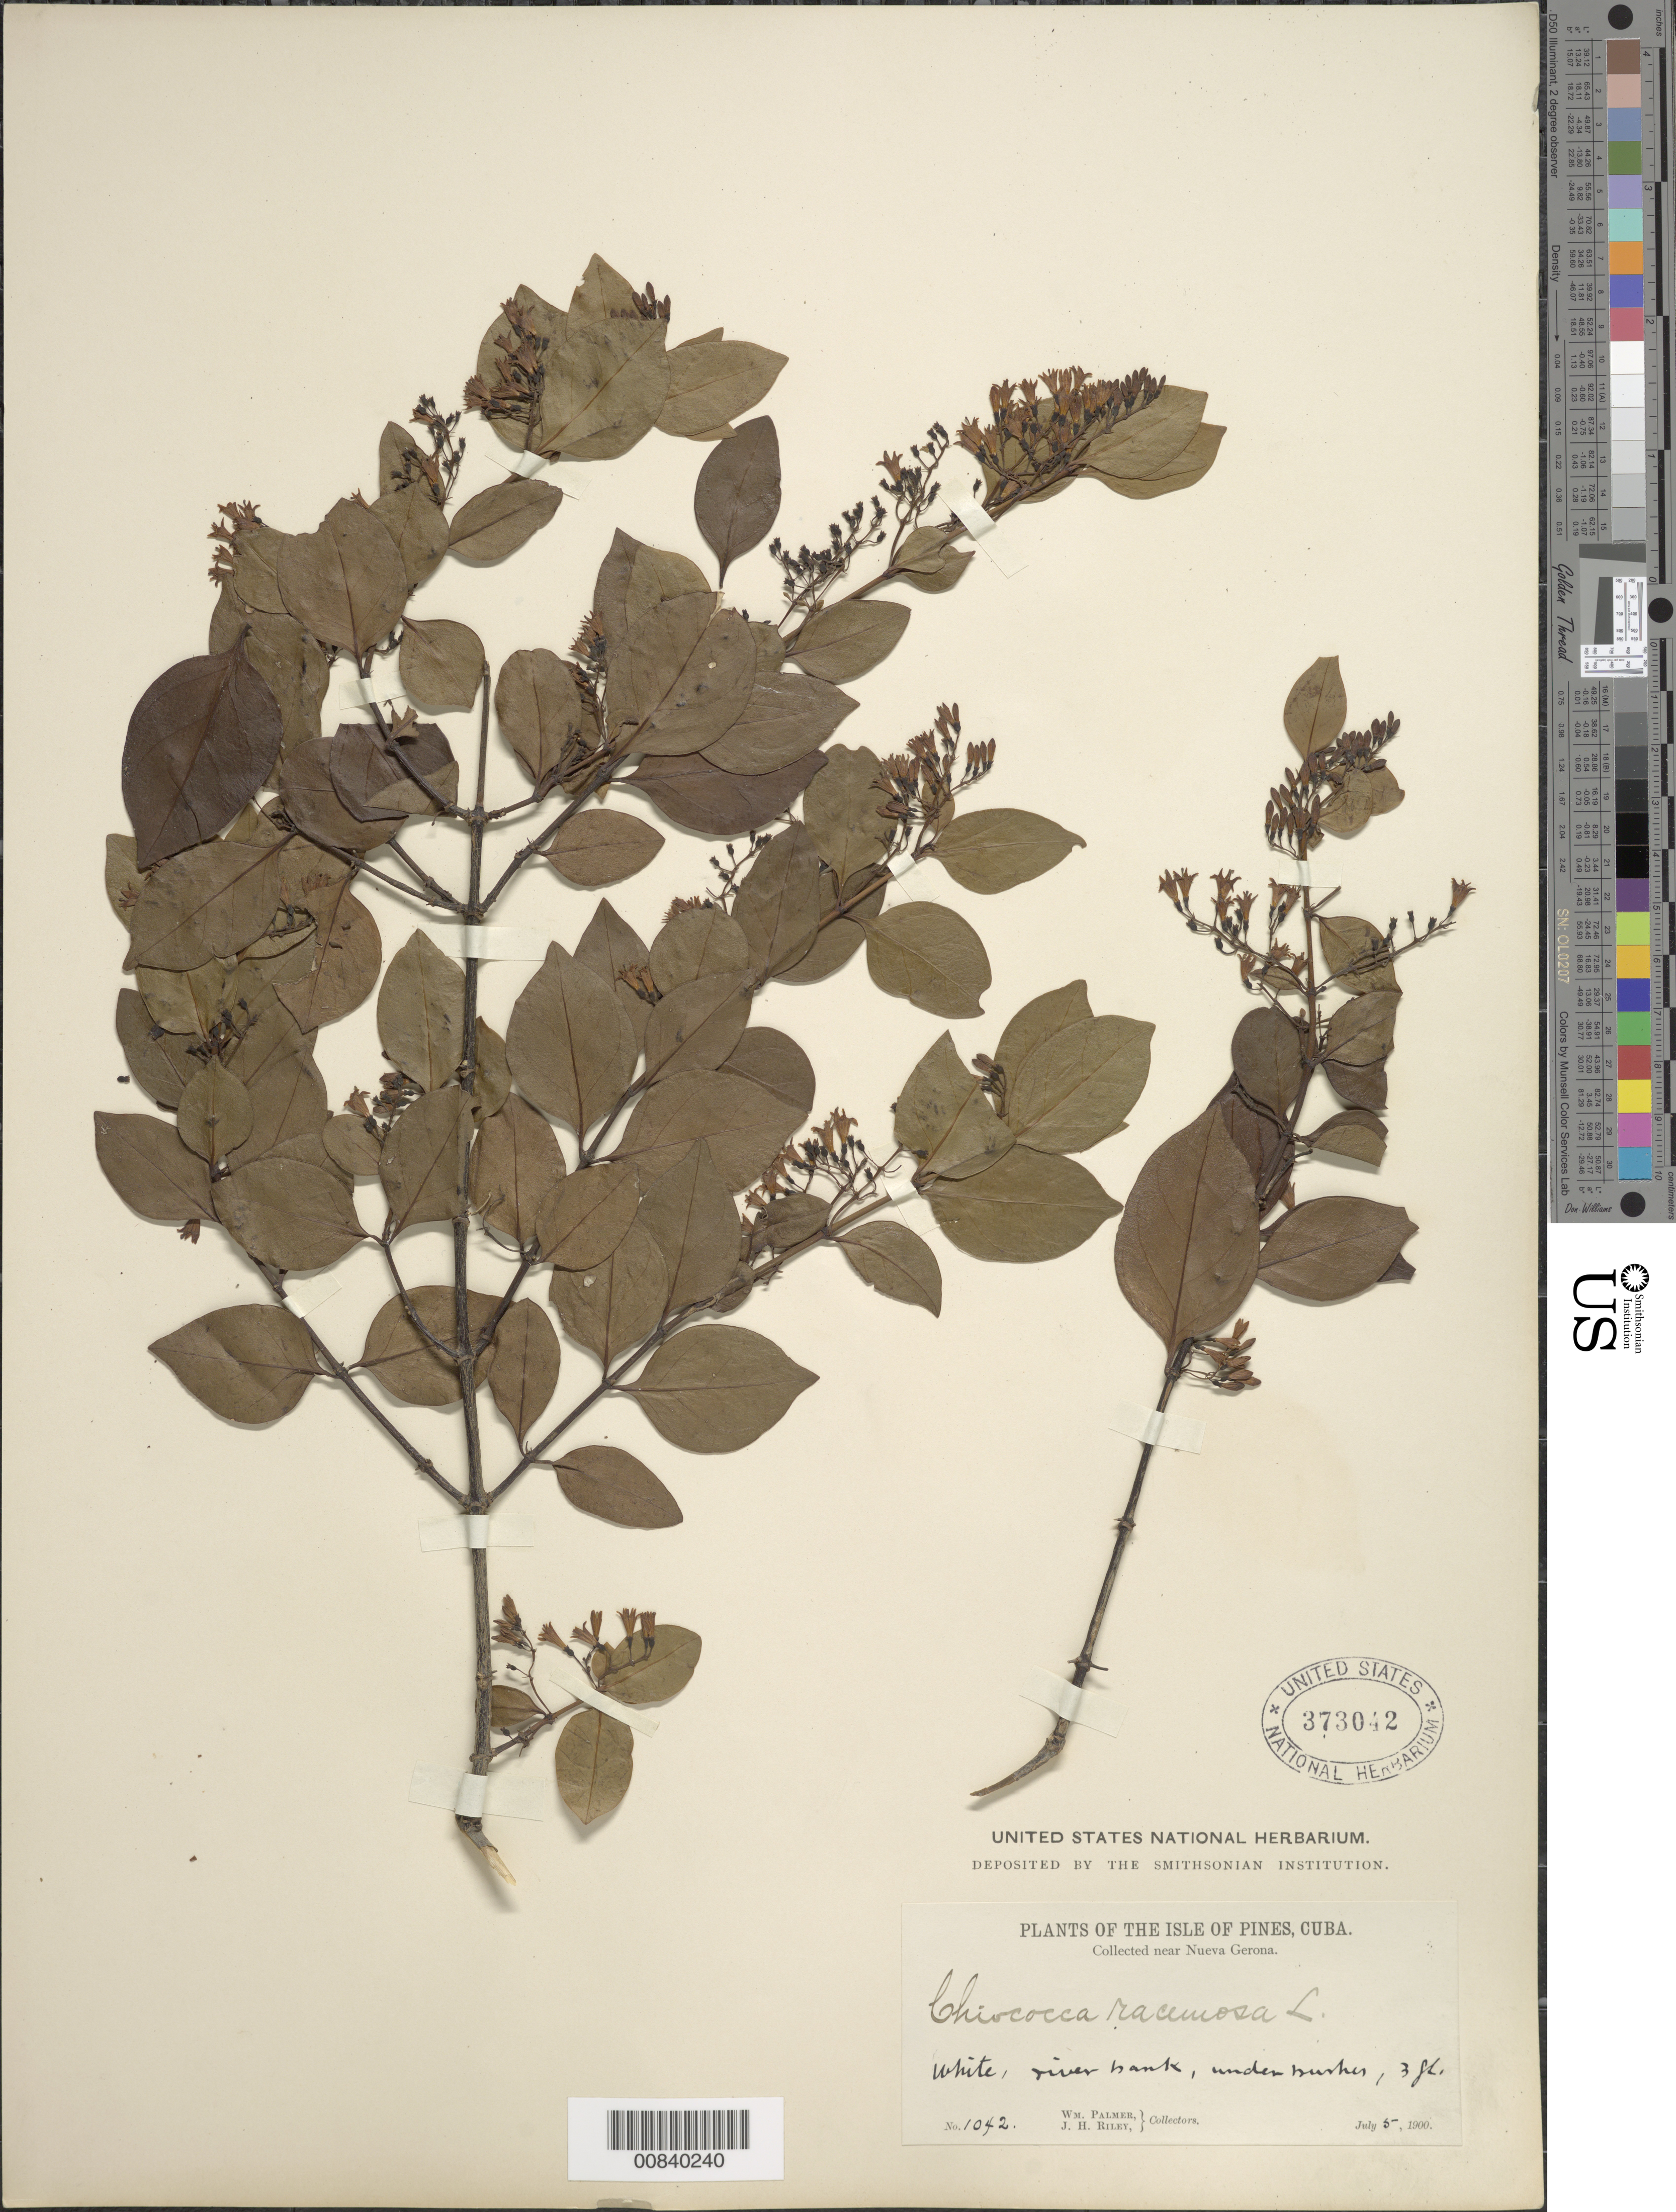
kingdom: Plantae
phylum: Tracheophyta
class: Magnoliopsida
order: Gentianales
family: Rubiaceae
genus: Chiococca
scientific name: Chiococca alba subsp. alba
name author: (L.) Hitchc.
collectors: W. Palmer & J. H. Riley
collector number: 1042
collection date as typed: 05 Jul 1900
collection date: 1900-07-05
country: Cuba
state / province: Isla de La Juventud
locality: Near Nueva Gerona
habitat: River bank, under bushes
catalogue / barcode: US 373042